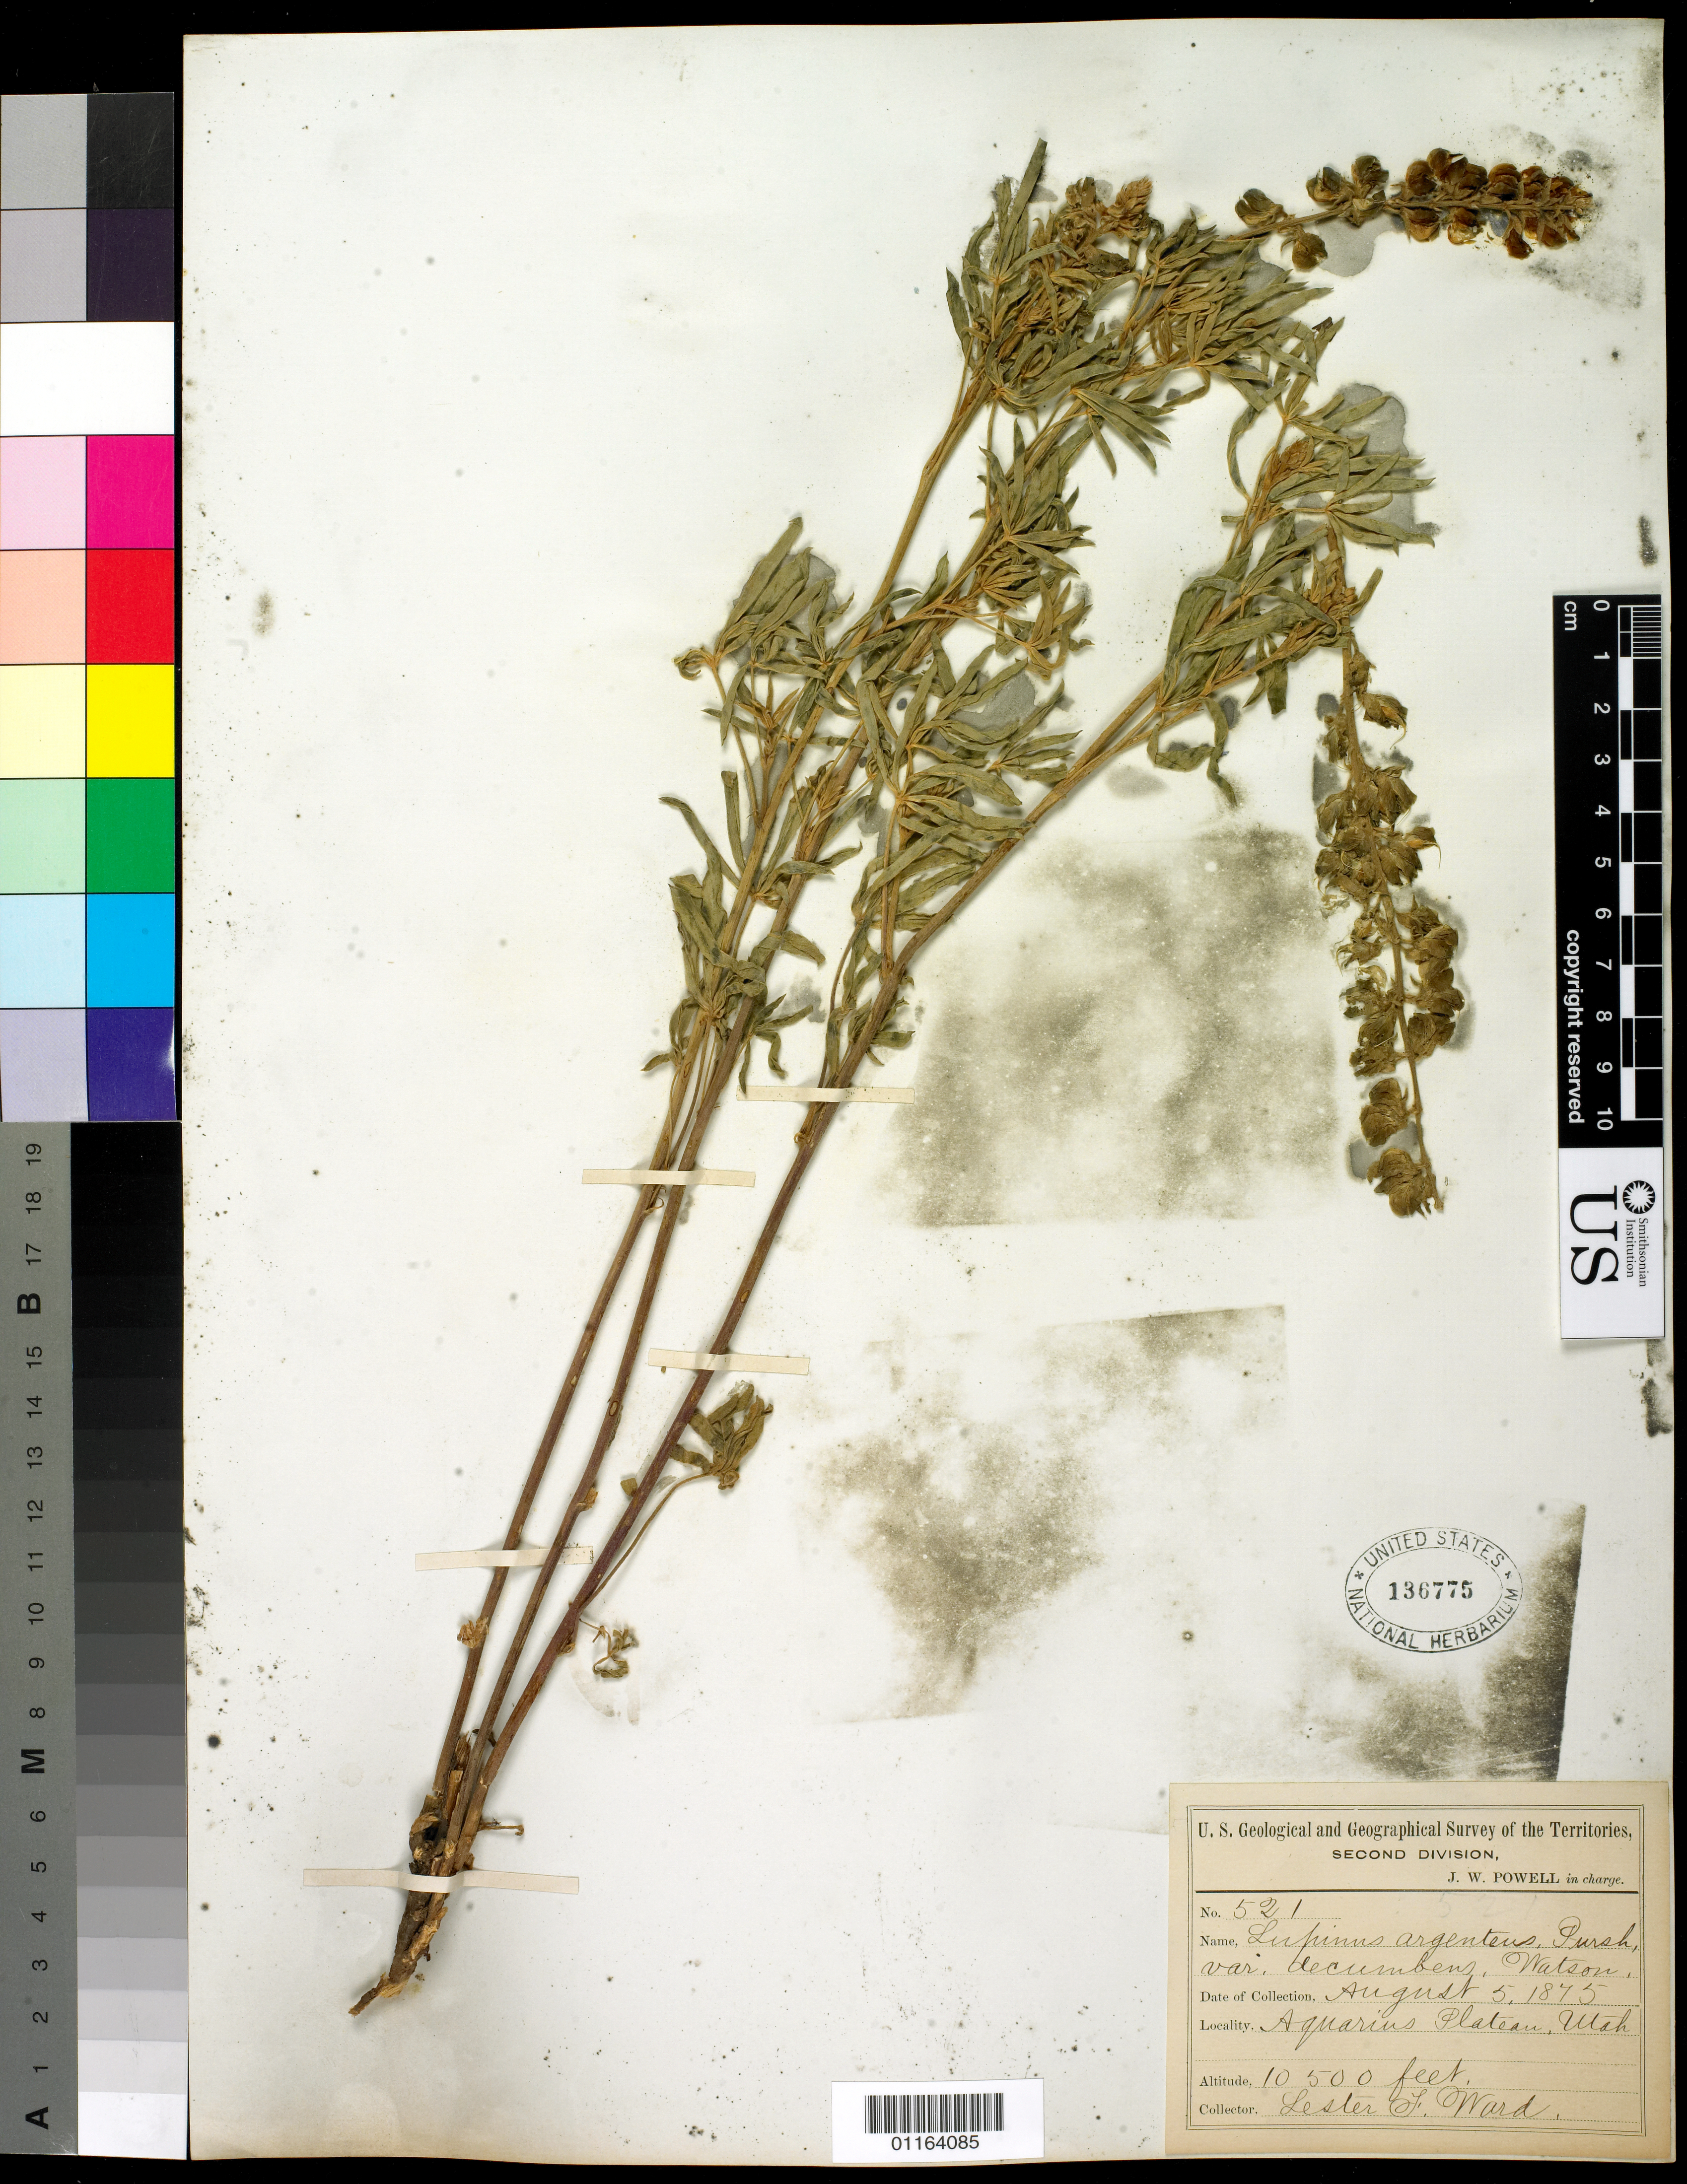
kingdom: Plantae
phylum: Tracheophyta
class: Magnoliopsida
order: Fabales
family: Fabaceae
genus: Lupinus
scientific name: Lupinus decumbens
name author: Torr.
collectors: L. F. Ward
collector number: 521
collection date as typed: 05 Aug 1875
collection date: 1875-08-05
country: United States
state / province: Utah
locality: Aquarius Plateau.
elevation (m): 3200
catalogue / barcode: US 136775